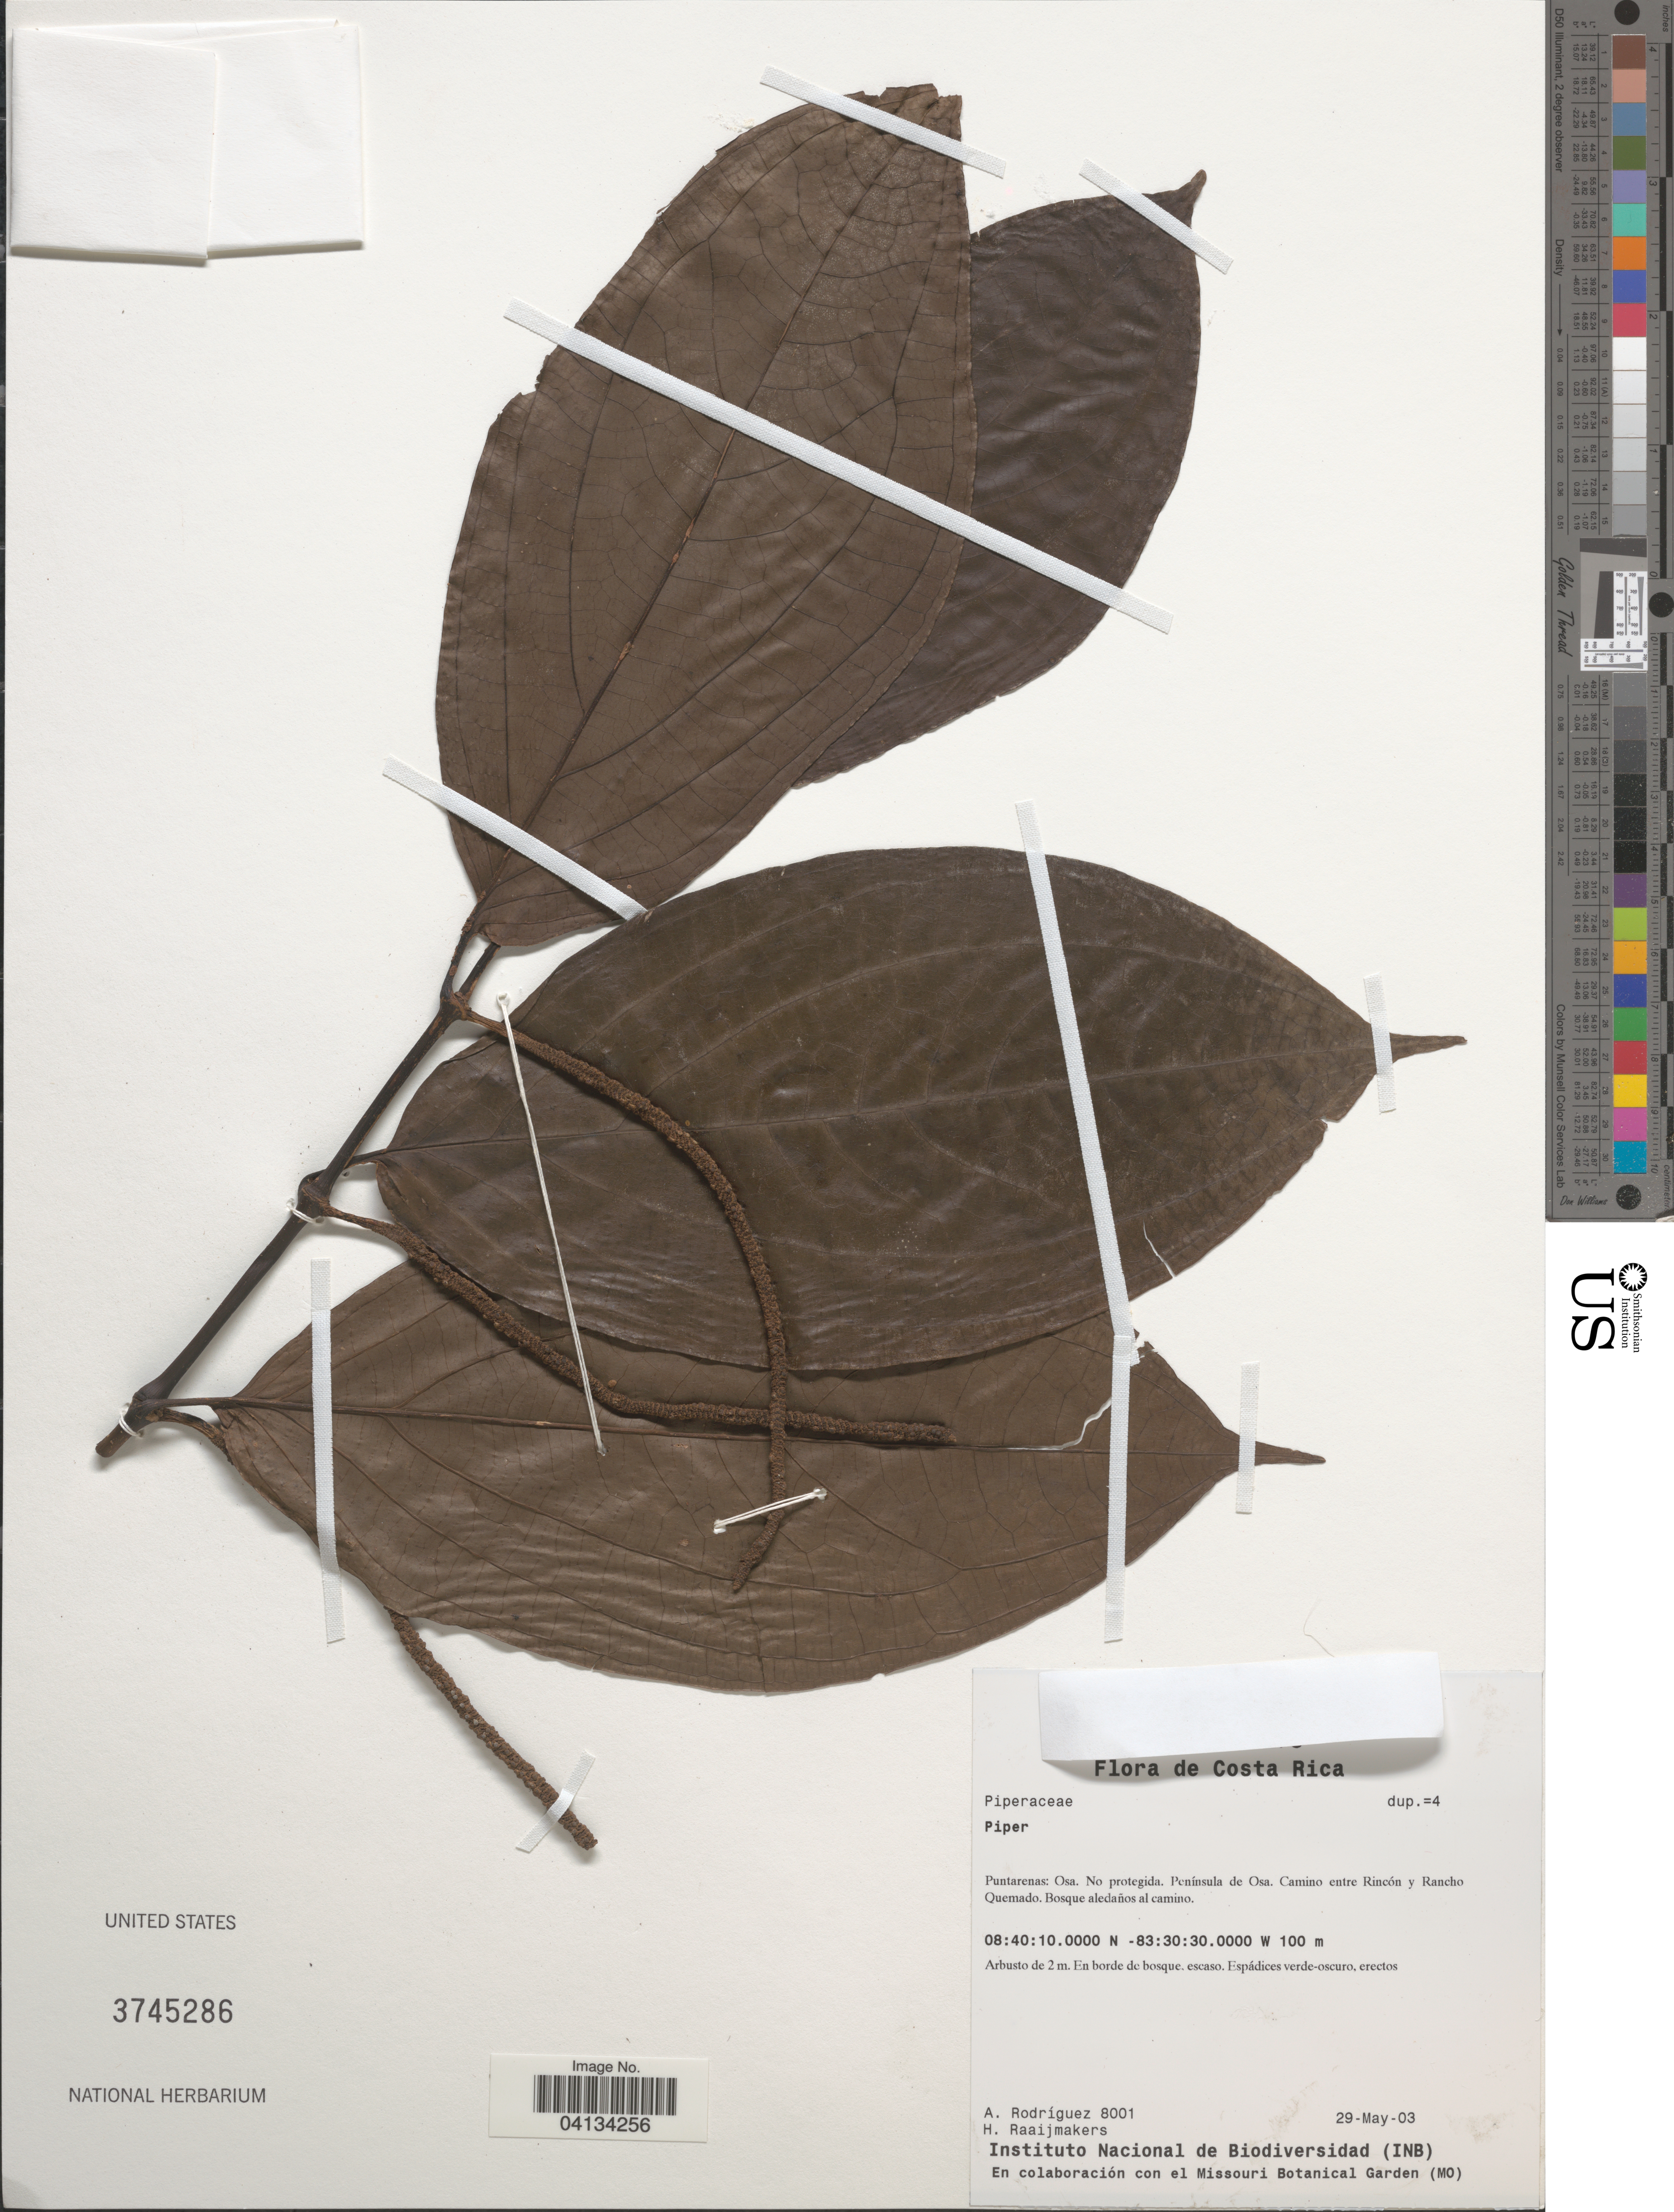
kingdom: Plantae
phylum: Tracheophyta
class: Magnoliopsida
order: Piperales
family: Piperaceae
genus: Piper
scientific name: Piper sp.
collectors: A. Rodríguez & H. Raaijmakers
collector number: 8001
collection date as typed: Transcribed d/m/y: 29/5/3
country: Costa Rica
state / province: Puntarenas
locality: Osa. No Protegida. Península de Osa. Camino entre Rincón y Rancho Quemado.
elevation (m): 100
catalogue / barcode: US 3745286